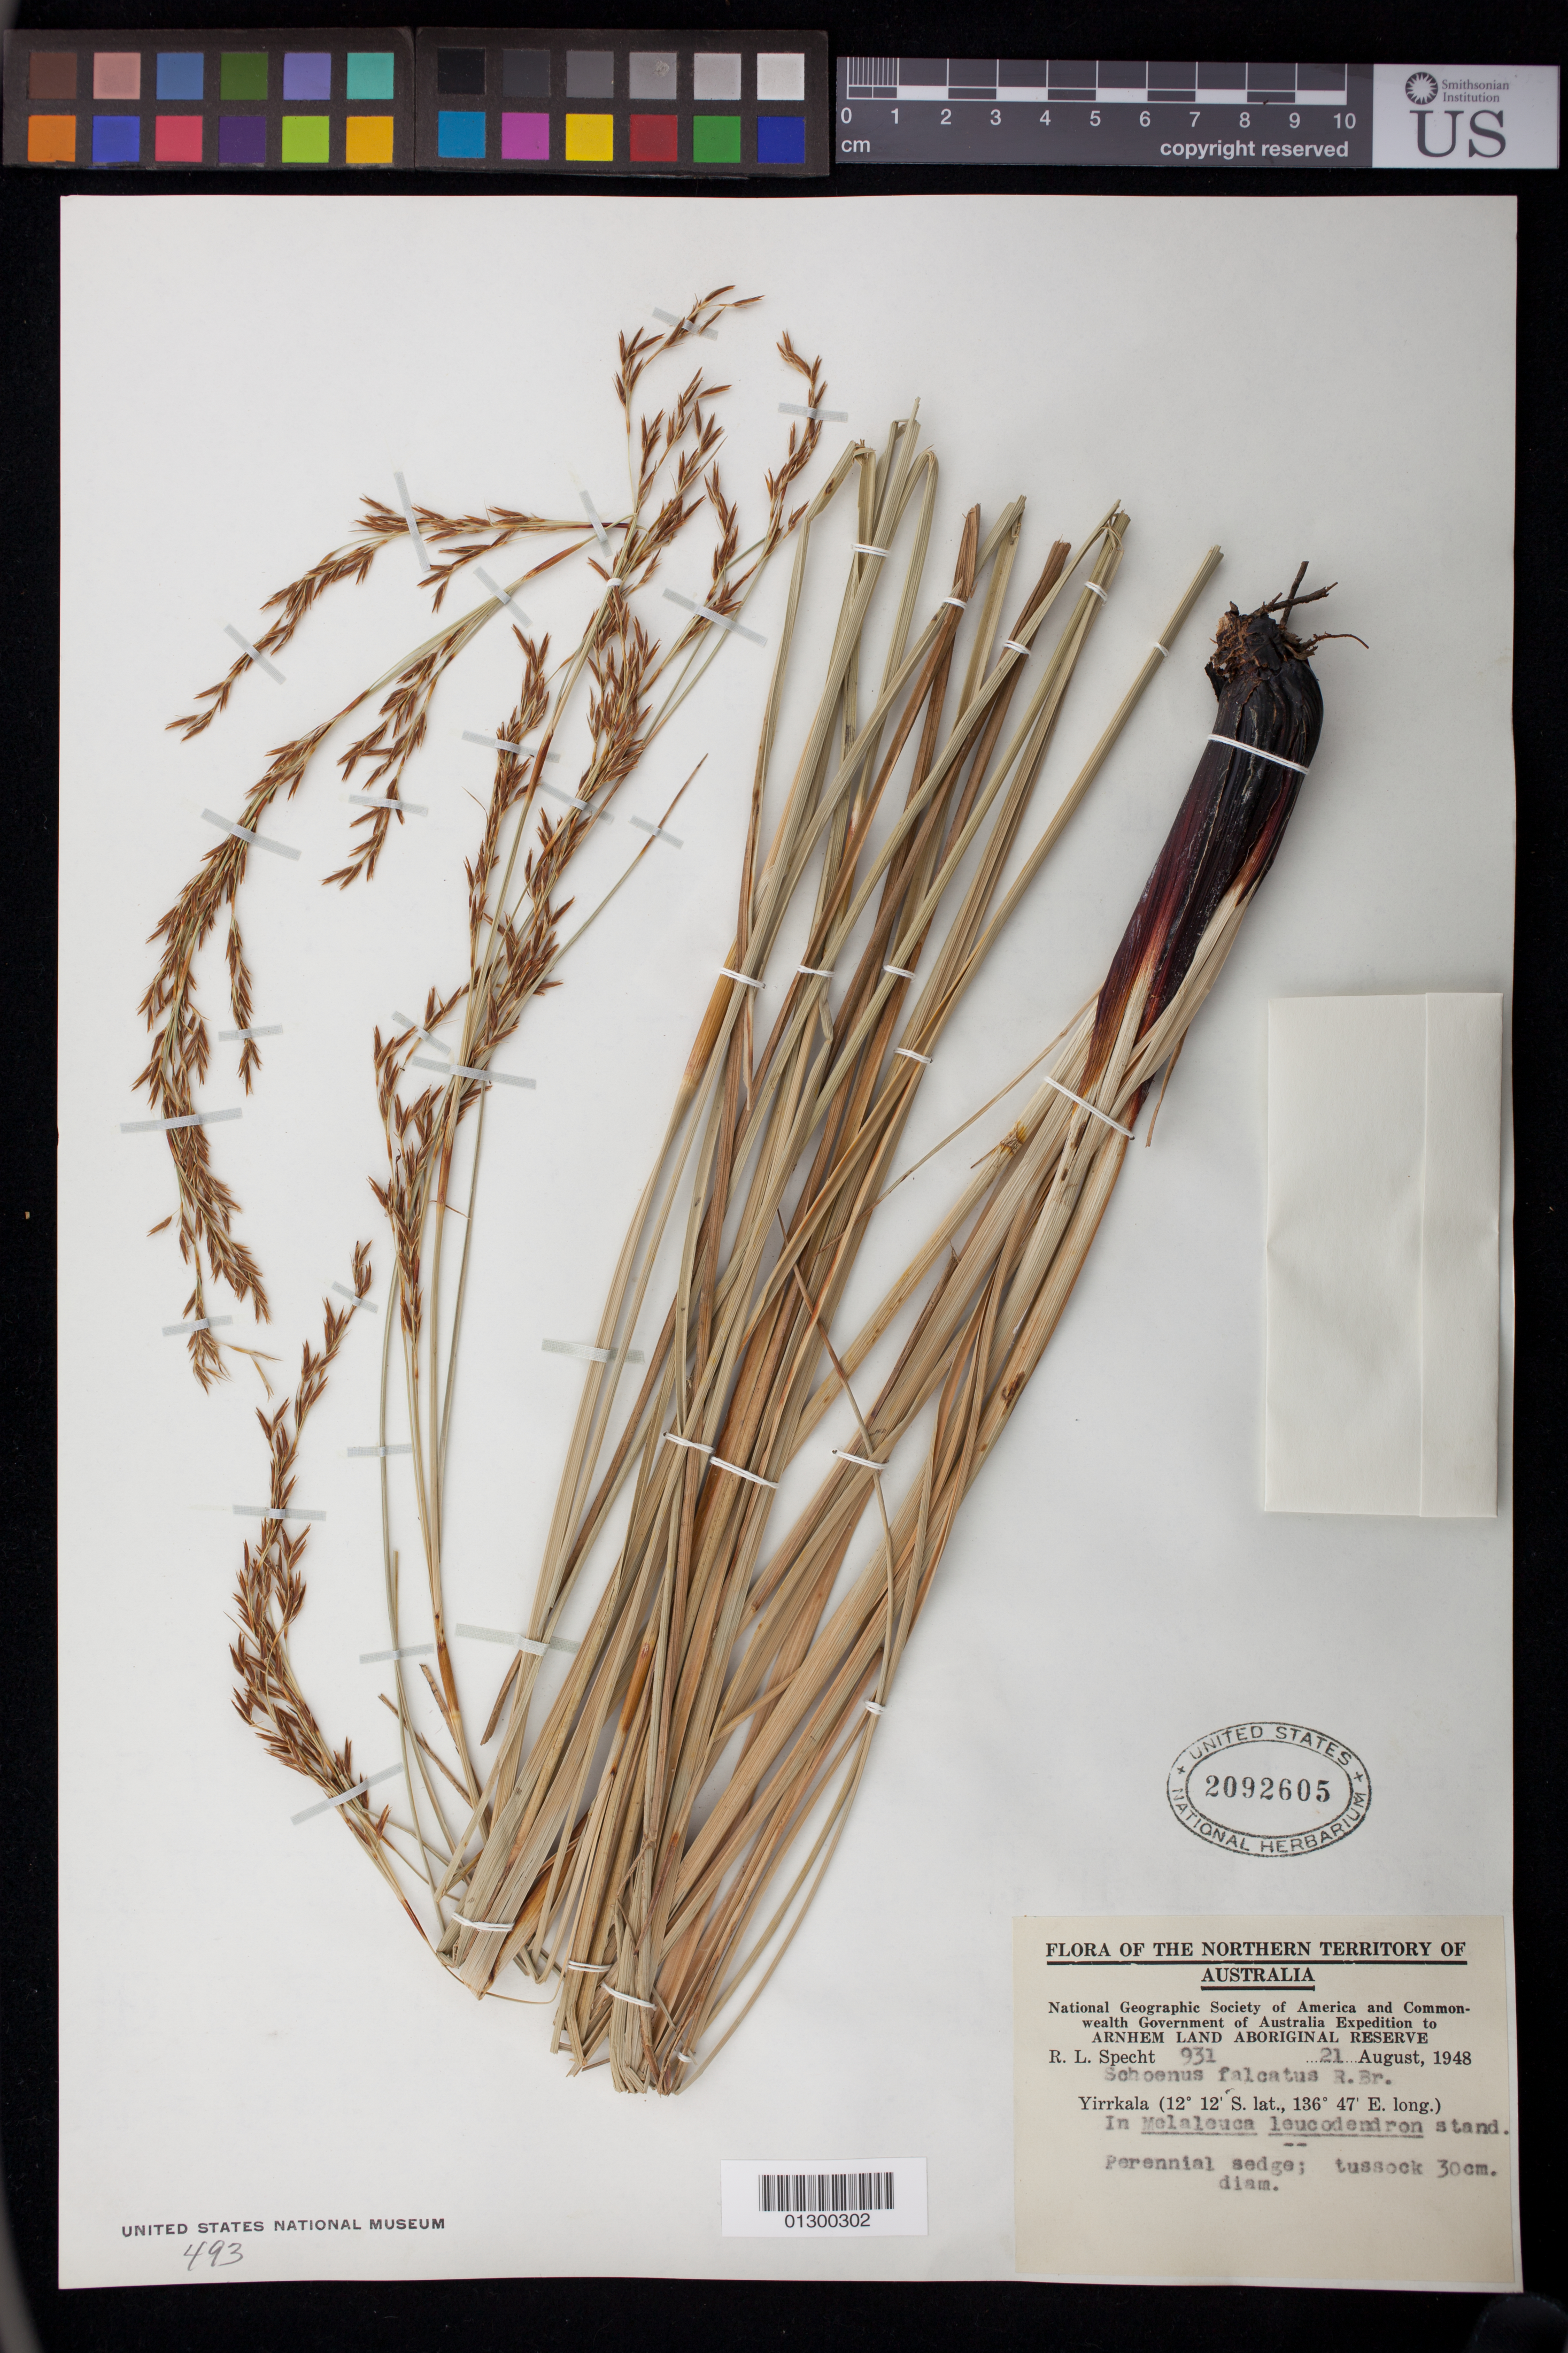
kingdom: Plantae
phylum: Tracheophyta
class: Liliopsida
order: Poales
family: Cyperaceae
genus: Schoenus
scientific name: Schoenus falcatus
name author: R. Br.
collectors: R. L. Specht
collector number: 931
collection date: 1948-08-21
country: Australia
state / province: Northern Territory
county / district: East Arnhem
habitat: In Melaleuca leucodendron stand.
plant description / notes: Perennial sedge; tussock 30 cm. diam.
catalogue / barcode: US 2092605